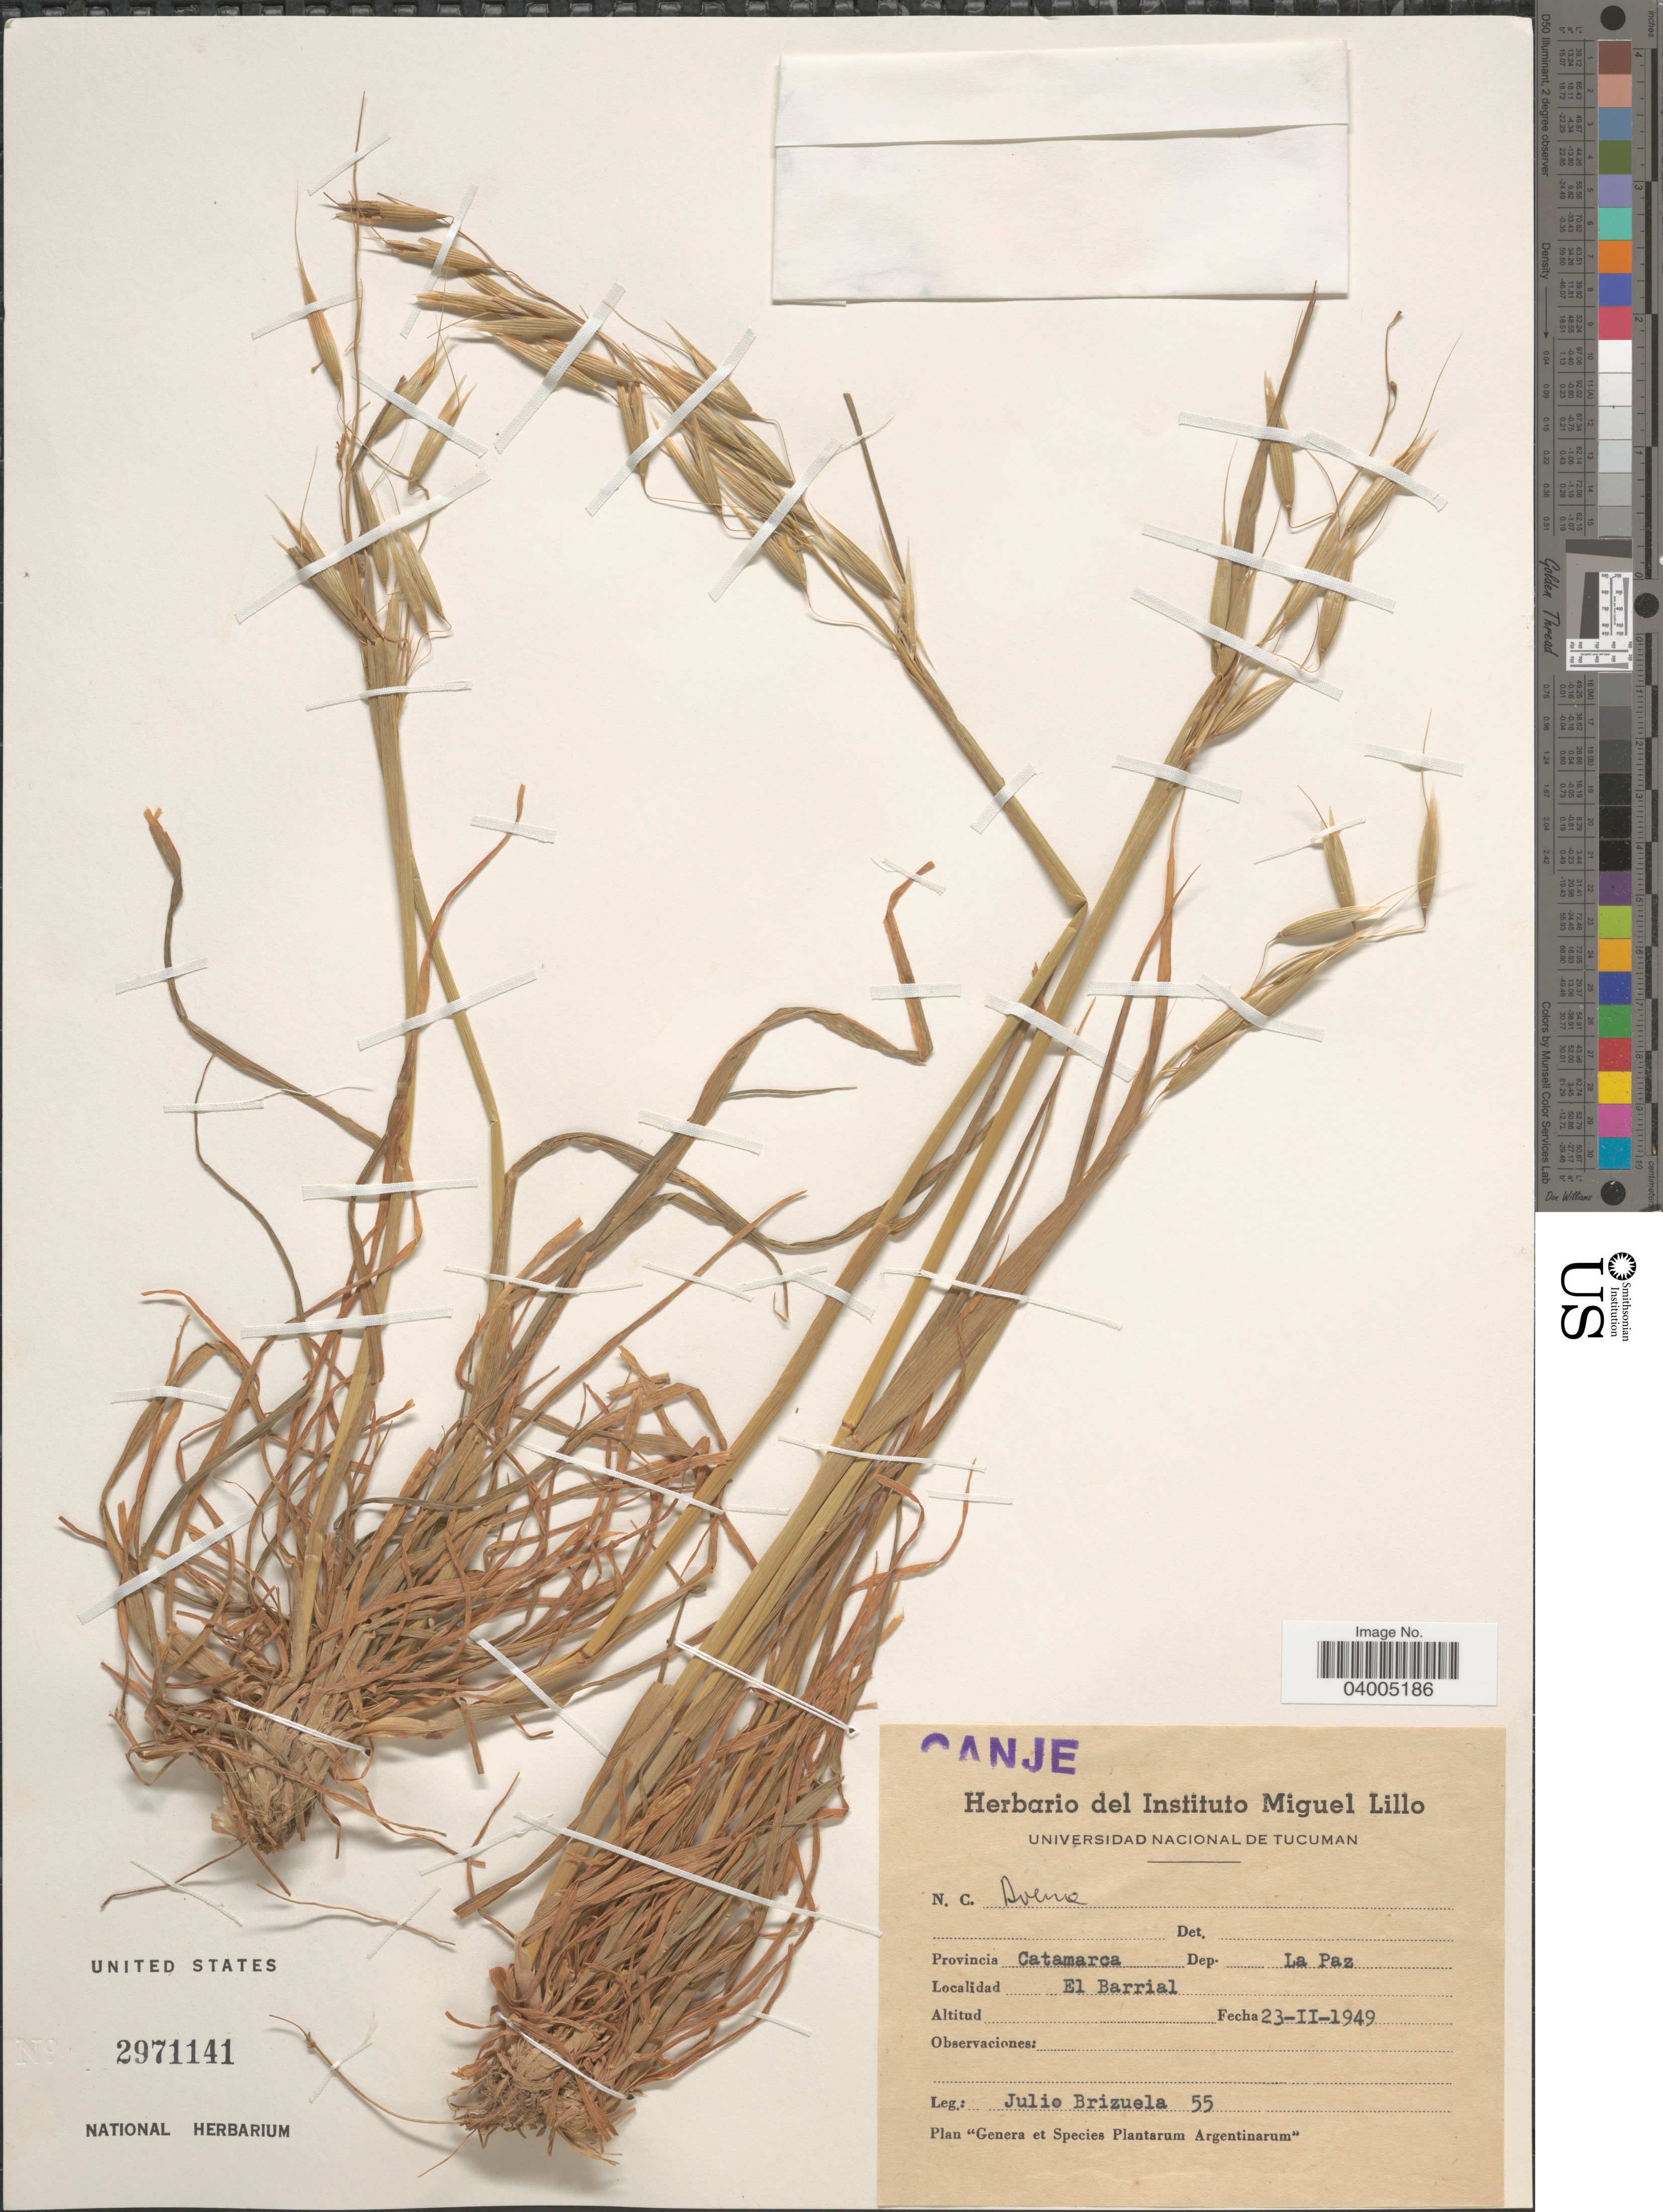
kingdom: Plantae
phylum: Tracheophyta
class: Liliopsida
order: Poales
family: Poaceae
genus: Avena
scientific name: Avena sp.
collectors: J. Brizuela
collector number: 55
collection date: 1949-02-23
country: Argentina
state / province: Catamarca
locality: Dep. La Paz. El Barrial.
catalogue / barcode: US 2971141